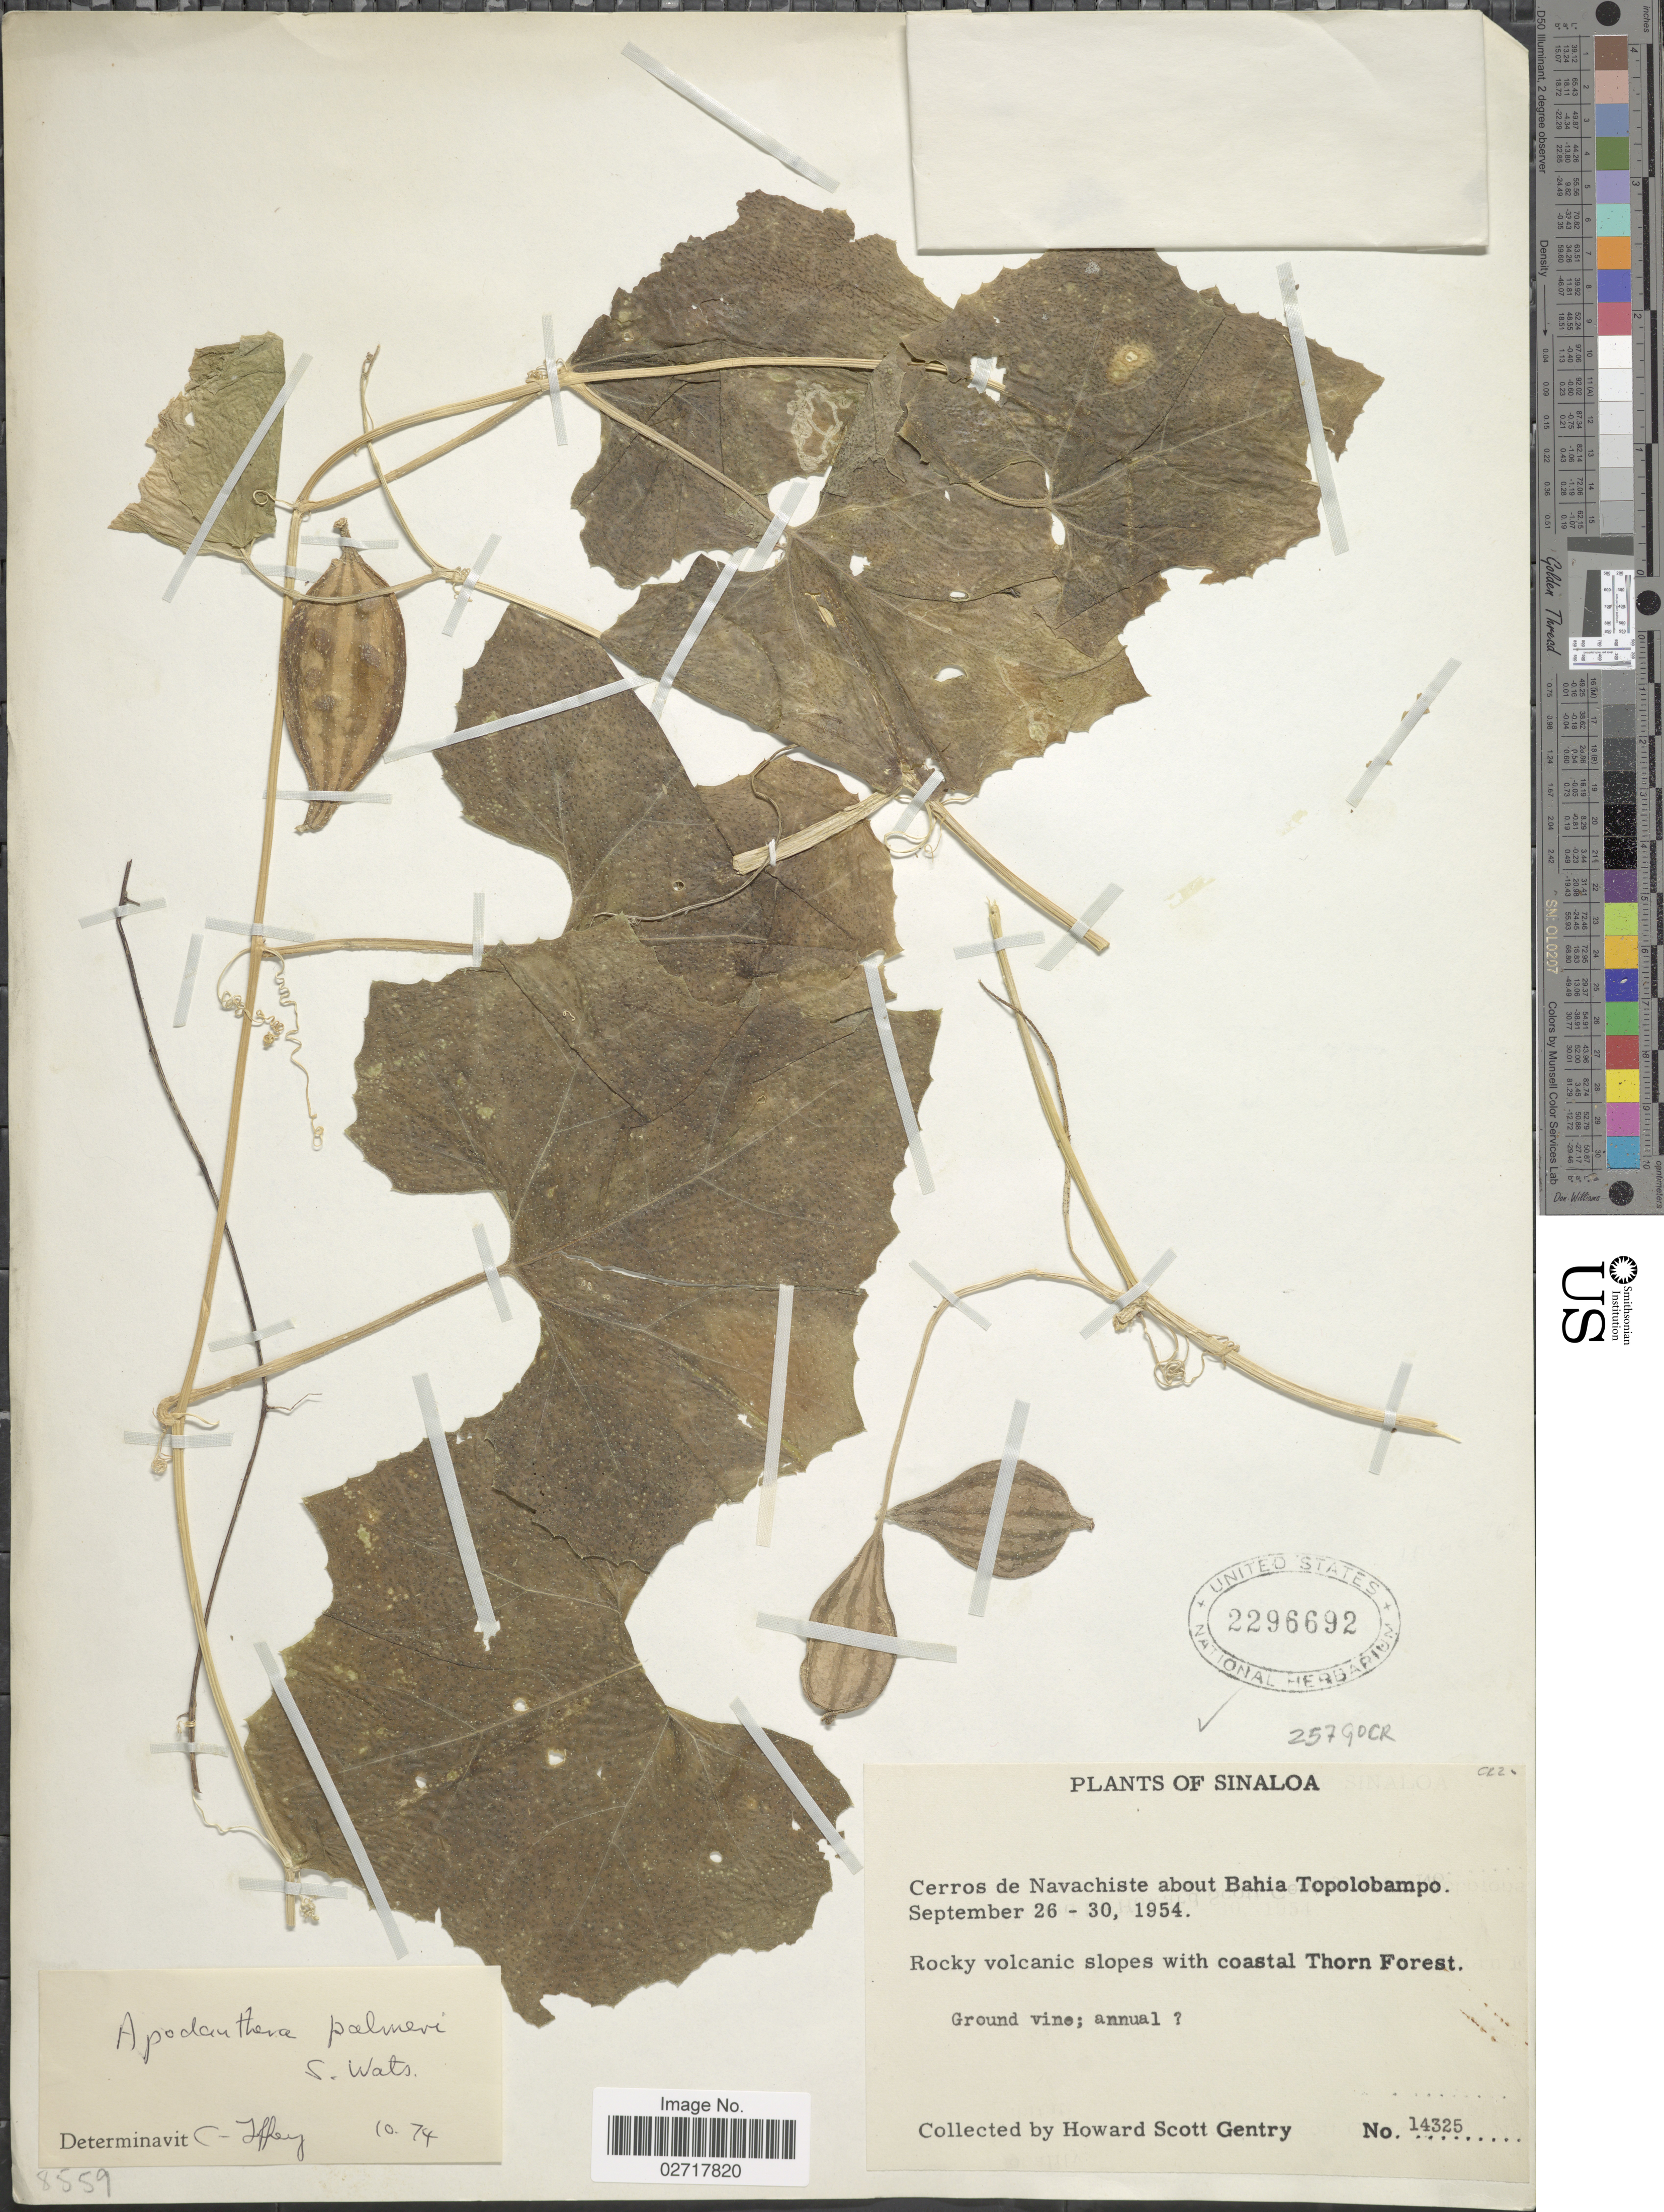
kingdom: Plantae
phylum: Tracheophyta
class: Magnoliopsida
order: Cucurbitales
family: Cucurbitaceae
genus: Apodanthera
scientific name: Apodanthera palmeri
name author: S. Watson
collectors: H. S. Gentry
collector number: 14325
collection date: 1954-09-26/1954-09-30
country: Mexico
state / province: Sinaloa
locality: Cerros de Navachiste about Bahia Topolobampo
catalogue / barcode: US 2296692